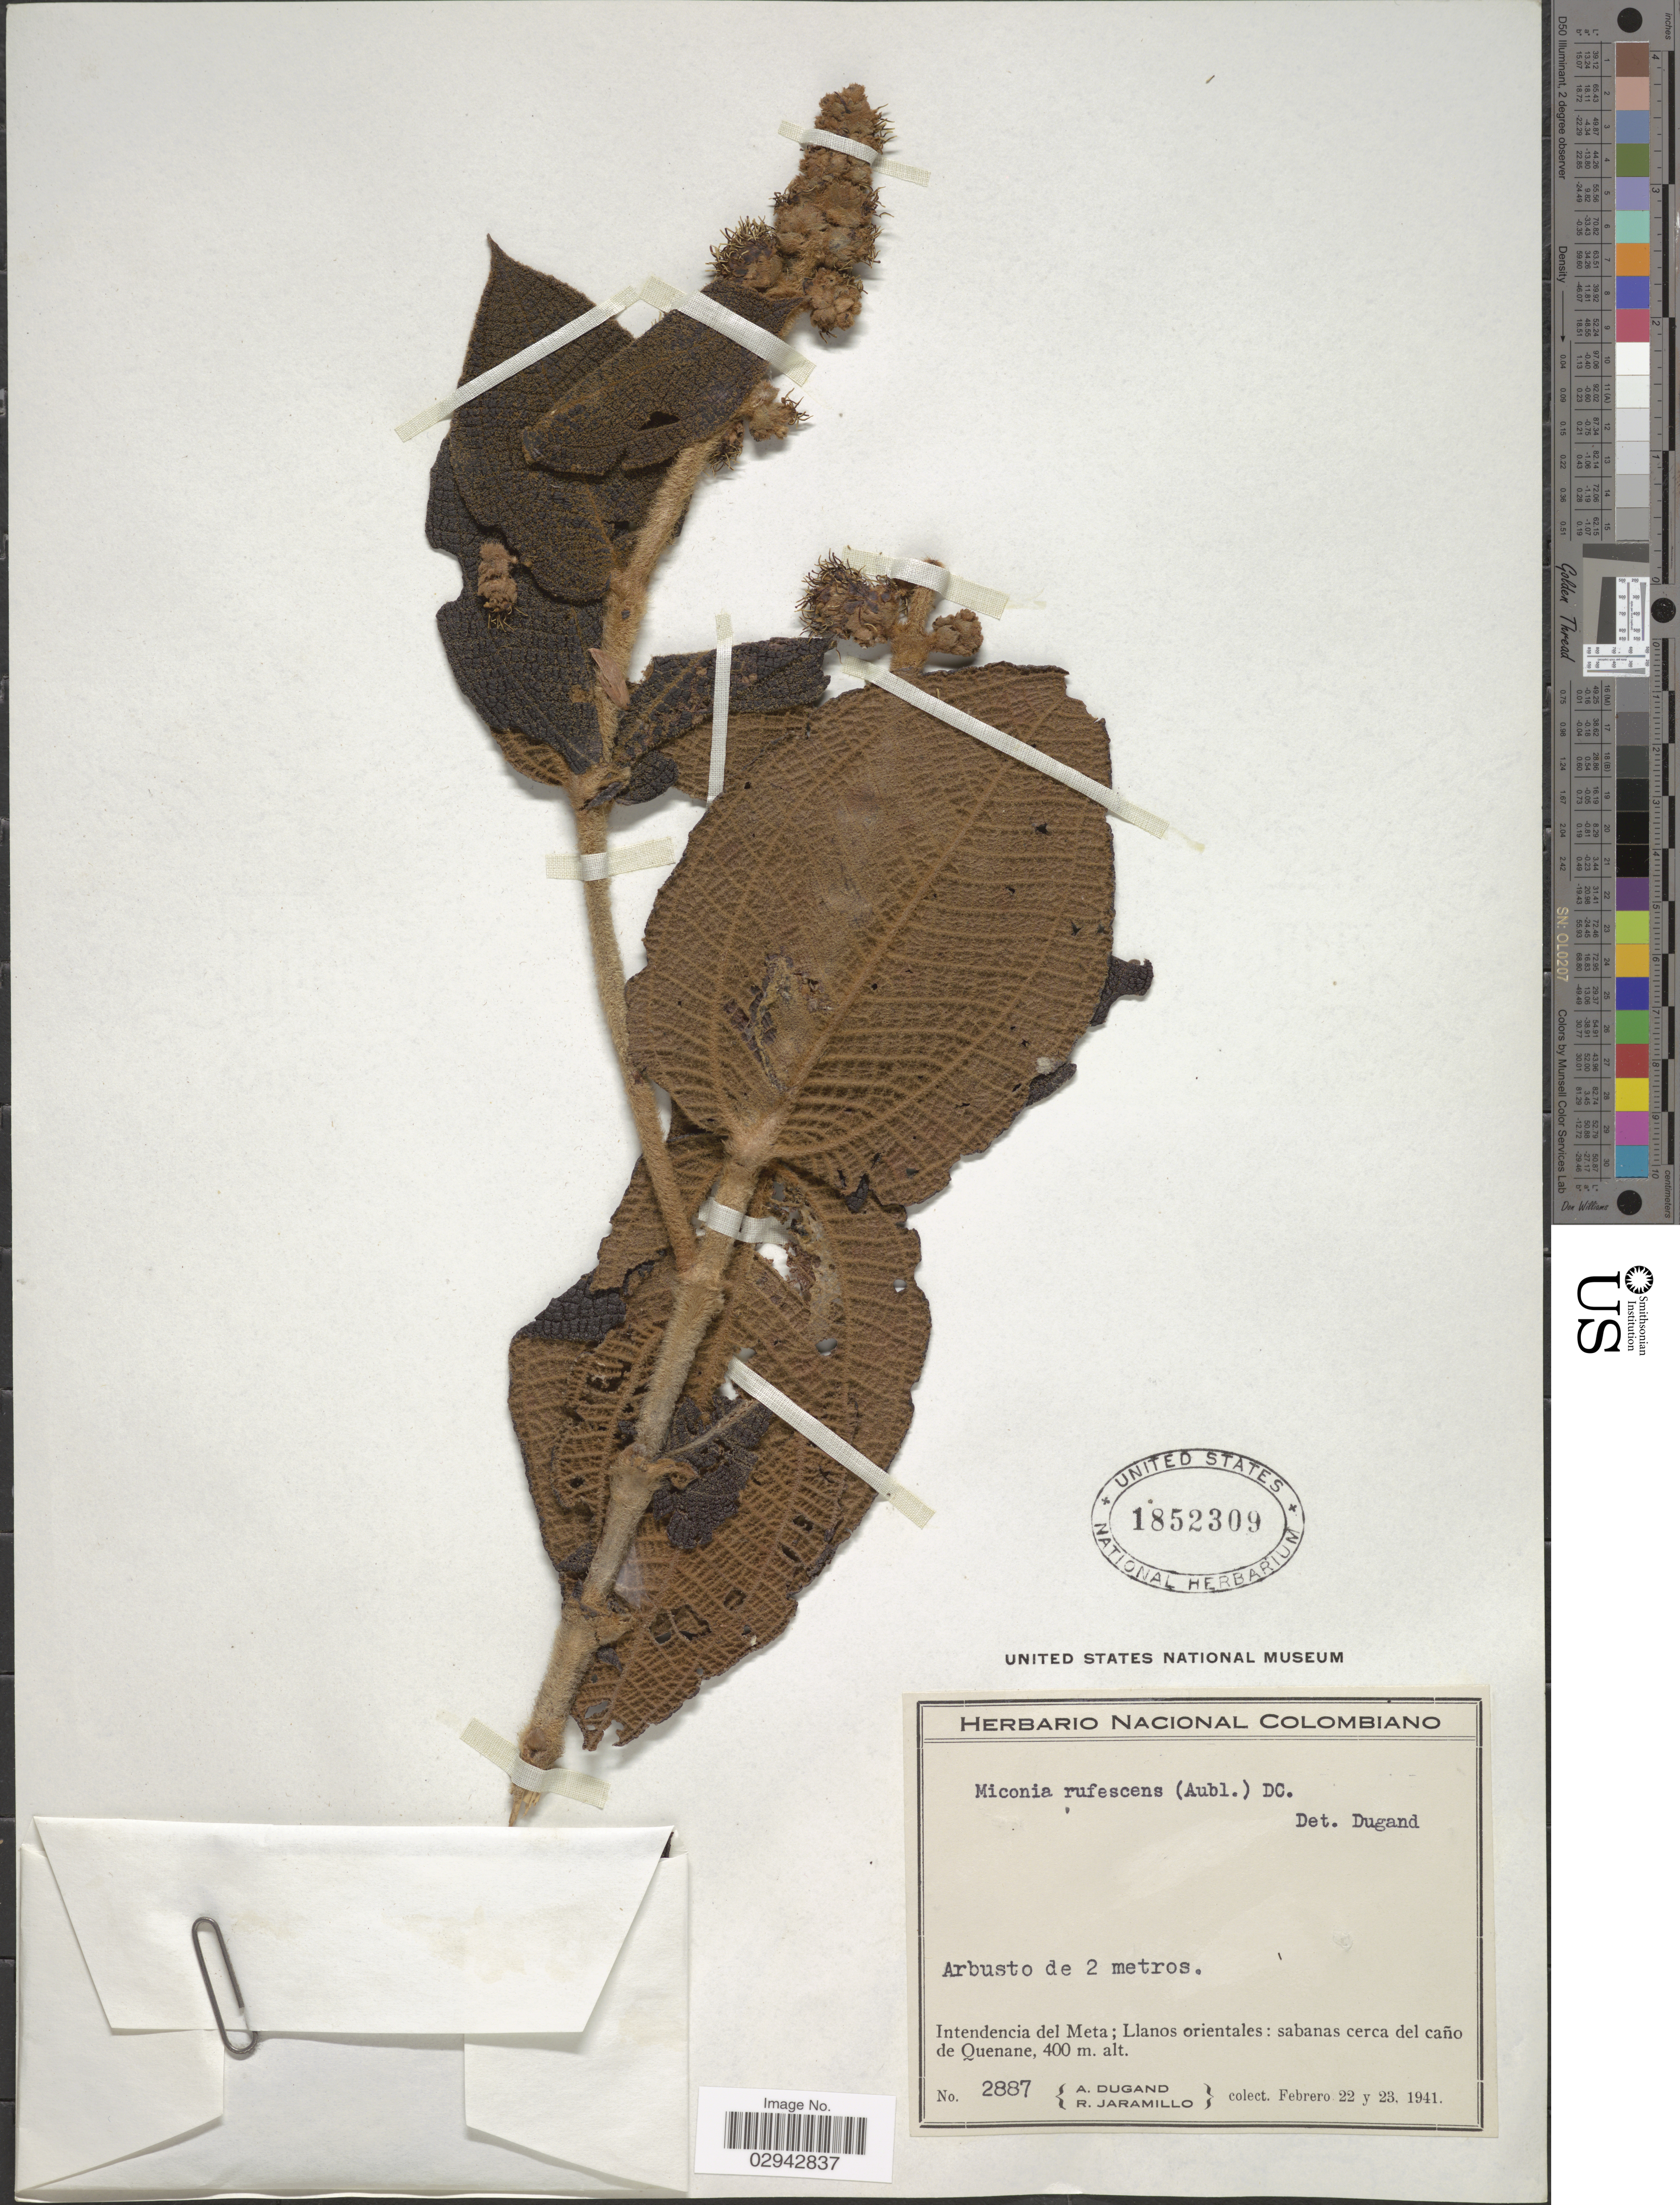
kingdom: Plantae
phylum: Tracheophyta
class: Magnoliopsida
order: Myrtales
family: Melastomataceae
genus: Miconia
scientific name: Miconia rufescens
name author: (Aubl.) DC.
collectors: A. Dugand & R. Jaramillo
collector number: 2887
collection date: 1941-02-22/1941-02-23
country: Colombia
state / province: Meta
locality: Intendencia del Meta; Llanos orientales: sabanas cerca del caño de Quenane.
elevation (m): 400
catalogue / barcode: US 1852309